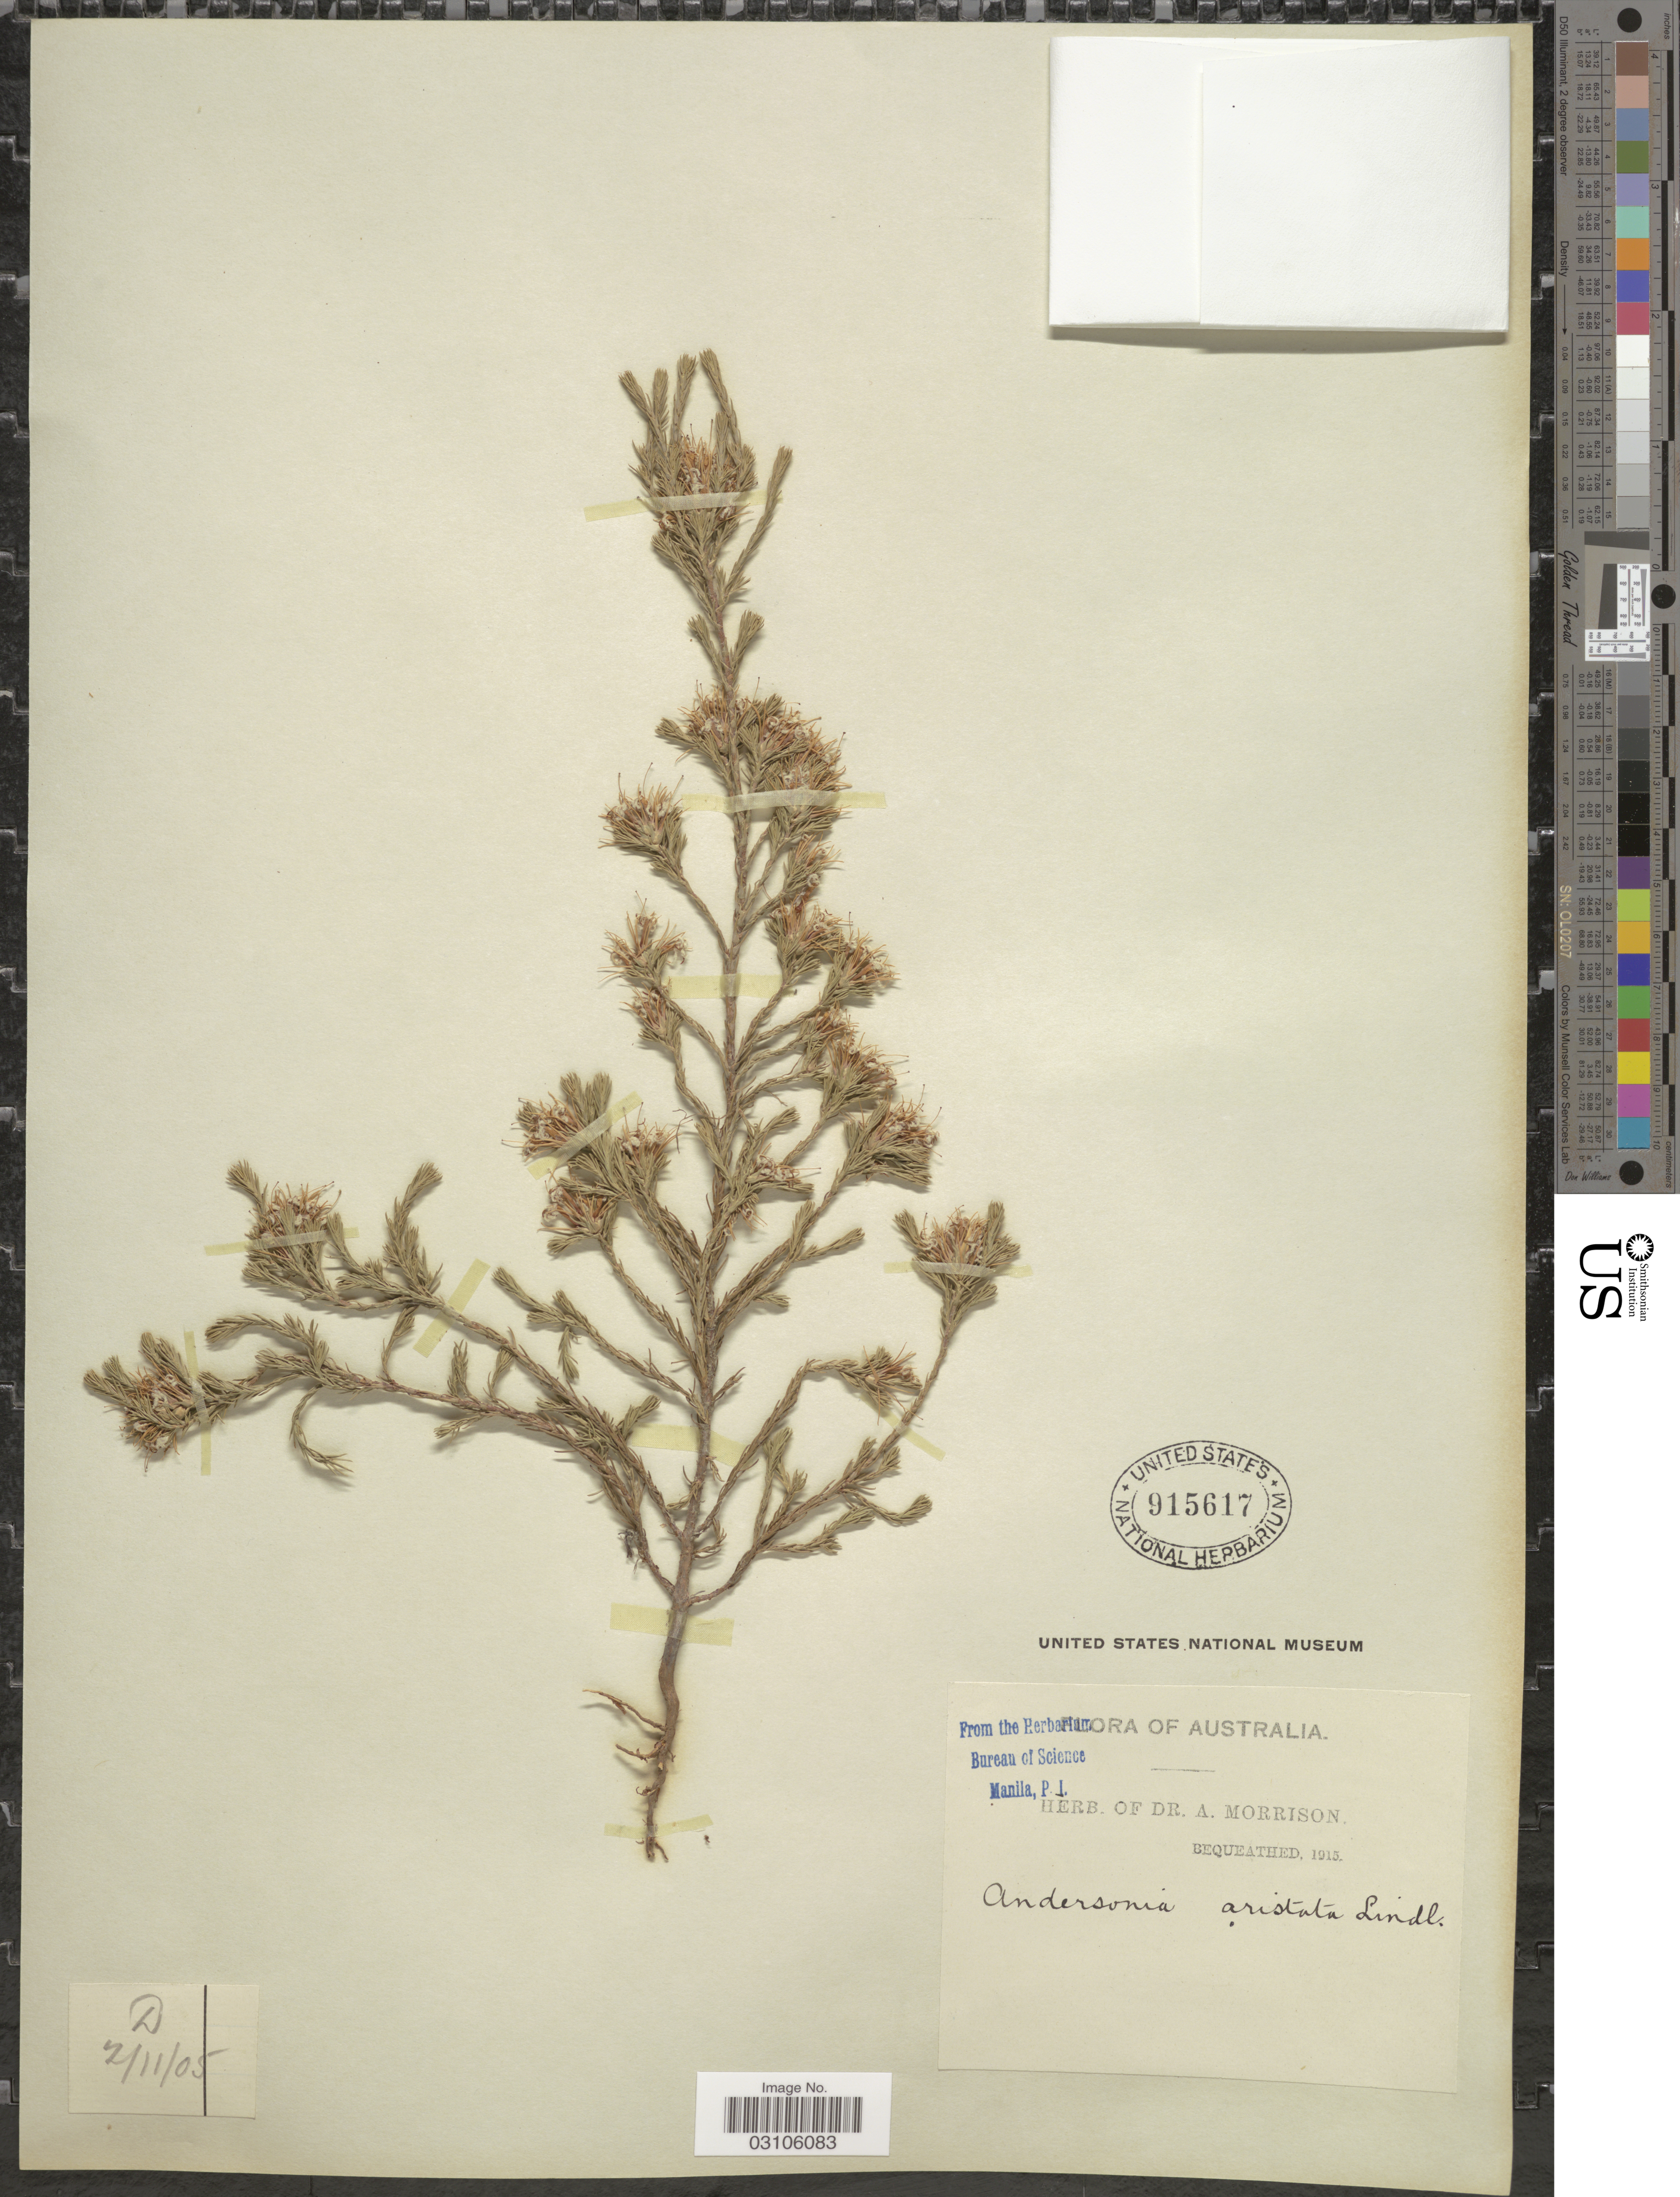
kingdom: Plantae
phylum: Tracheophyta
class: Magnoliopsida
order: Ericales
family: Ericaceae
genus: Andersonia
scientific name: Andersonia aristata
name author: Lindl.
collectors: ex herb. Dr. A. Morrison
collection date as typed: Transcribed d/m/y: 2/11/5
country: Australia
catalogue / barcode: US 915617